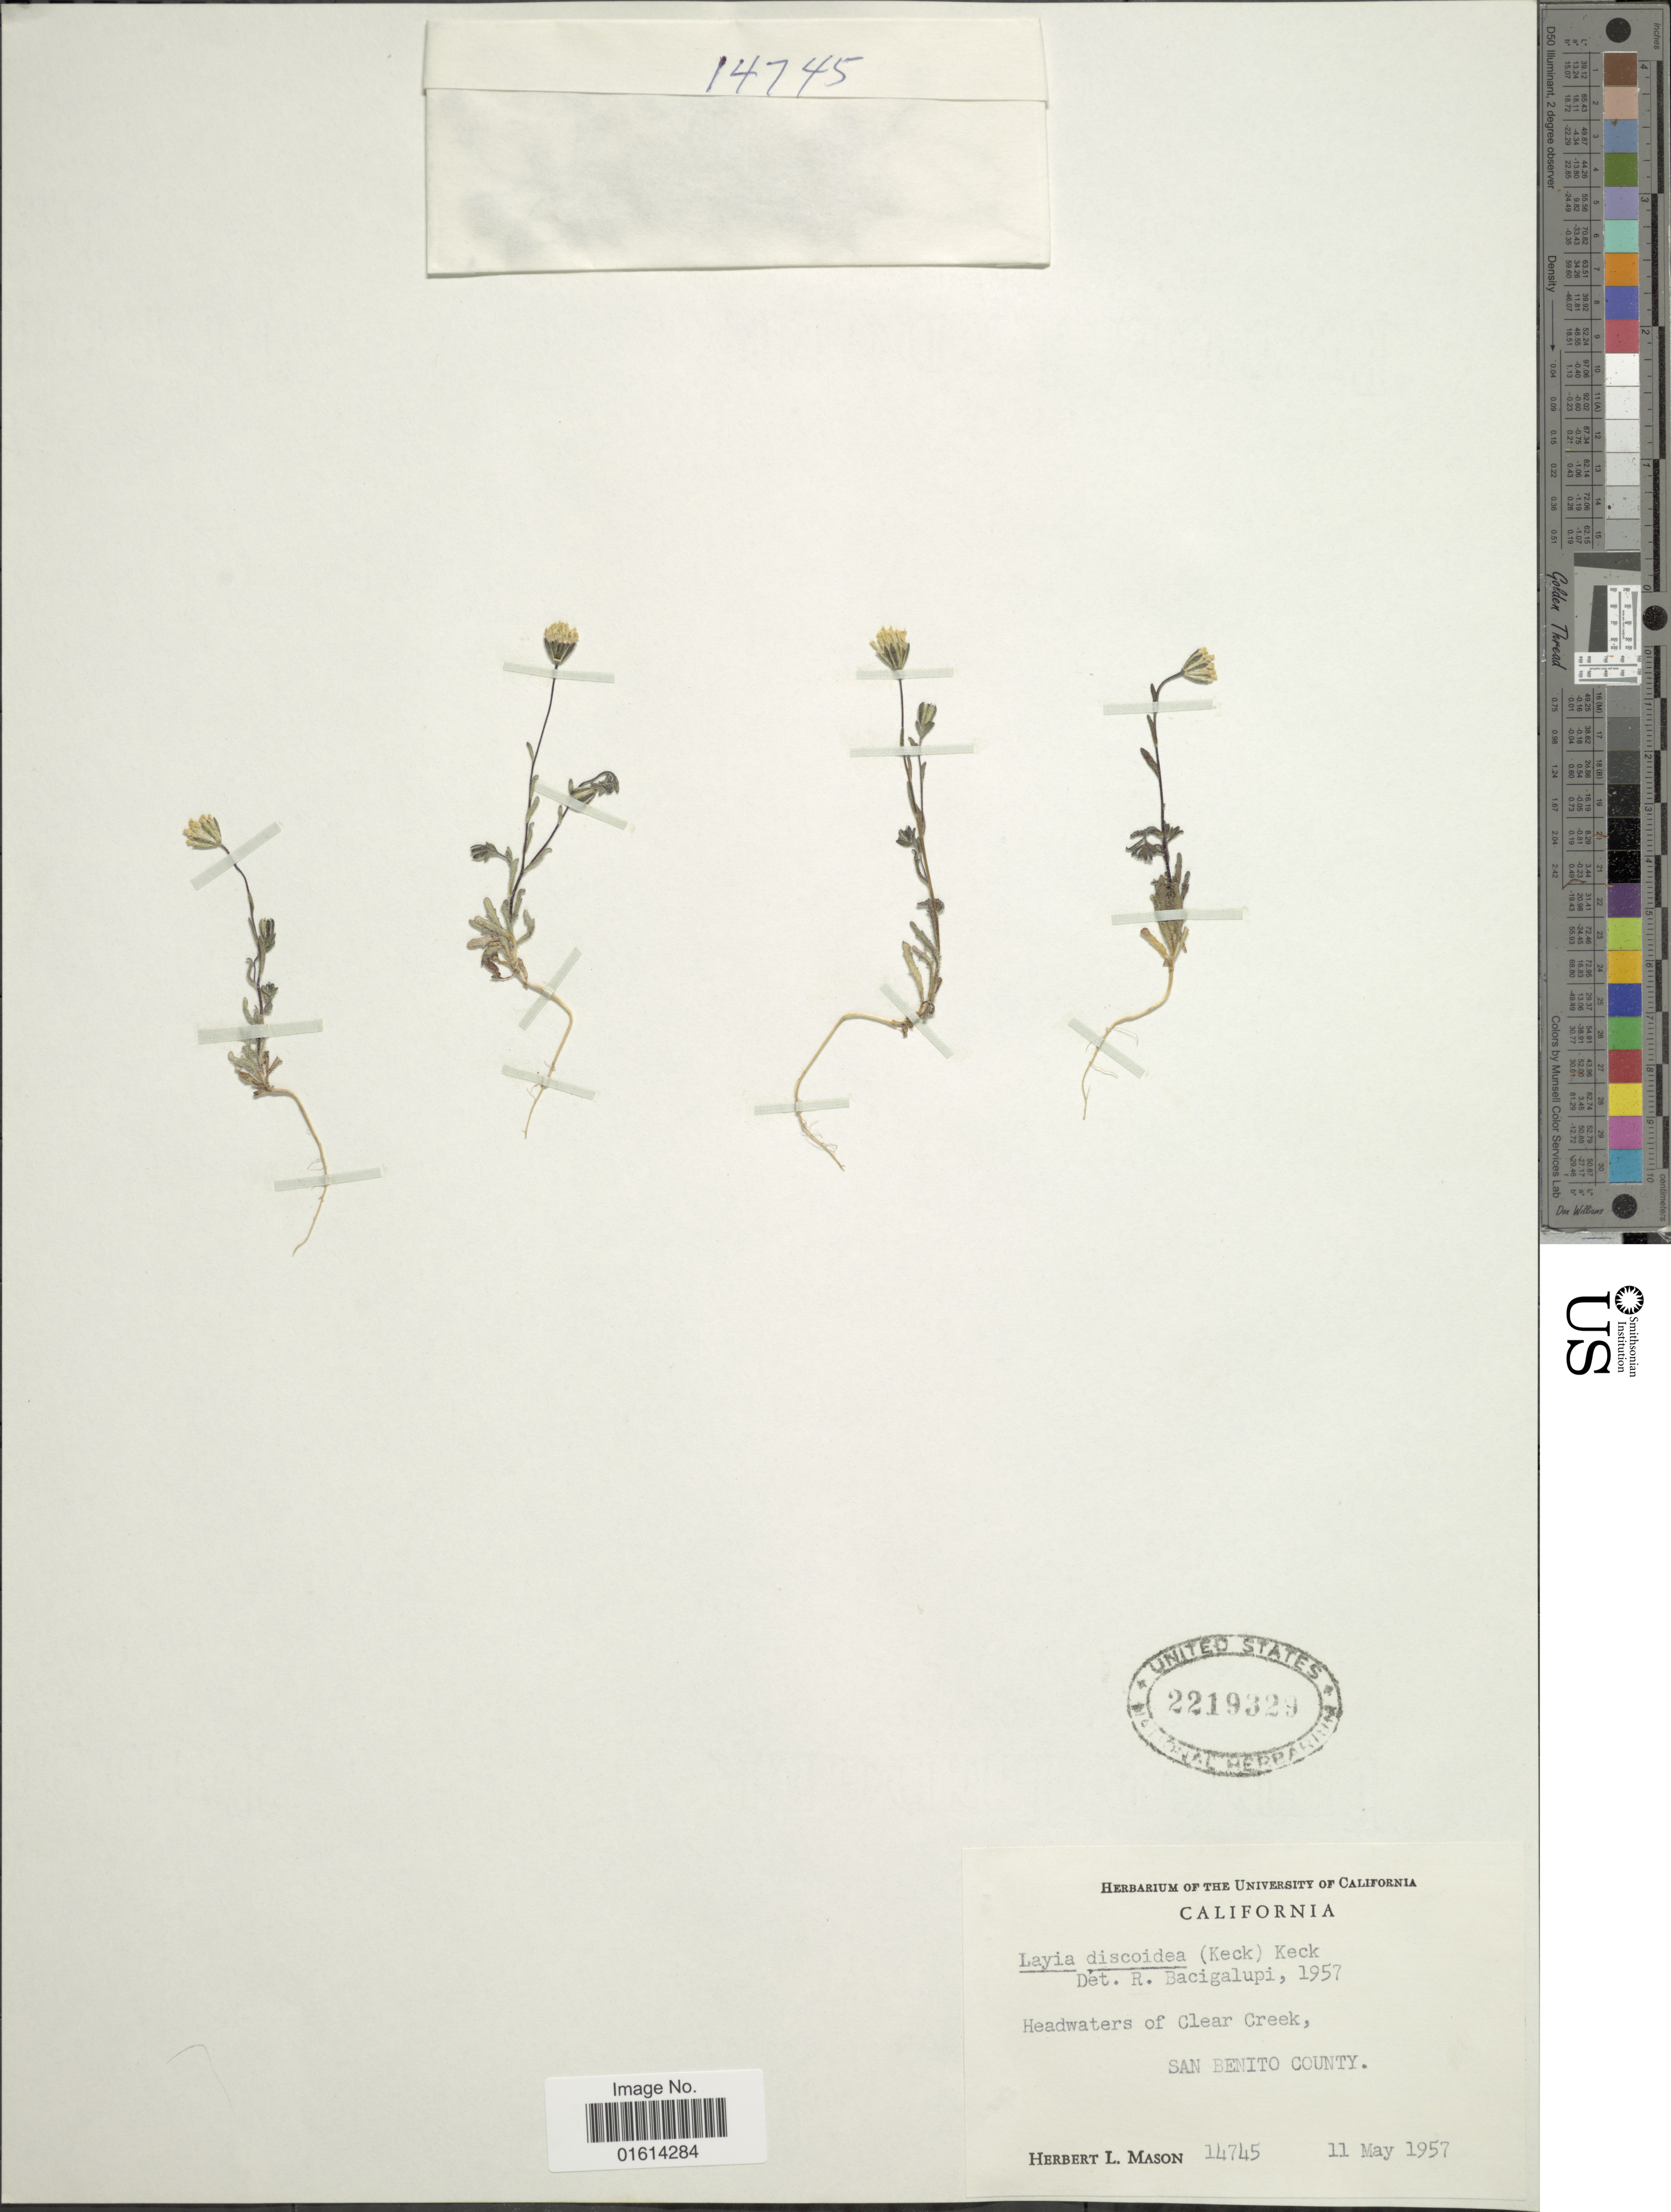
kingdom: Plantae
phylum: Tracheophyta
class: Magnoliopsida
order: Asterales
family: Asteraceae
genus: Layia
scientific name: Layia discoidea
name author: D.D. Keck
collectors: H. L. Mason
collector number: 14745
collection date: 1957-05-11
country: United States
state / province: California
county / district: San Benito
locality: Headwaters of Clear Creek, San Benito County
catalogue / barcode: US 2219329